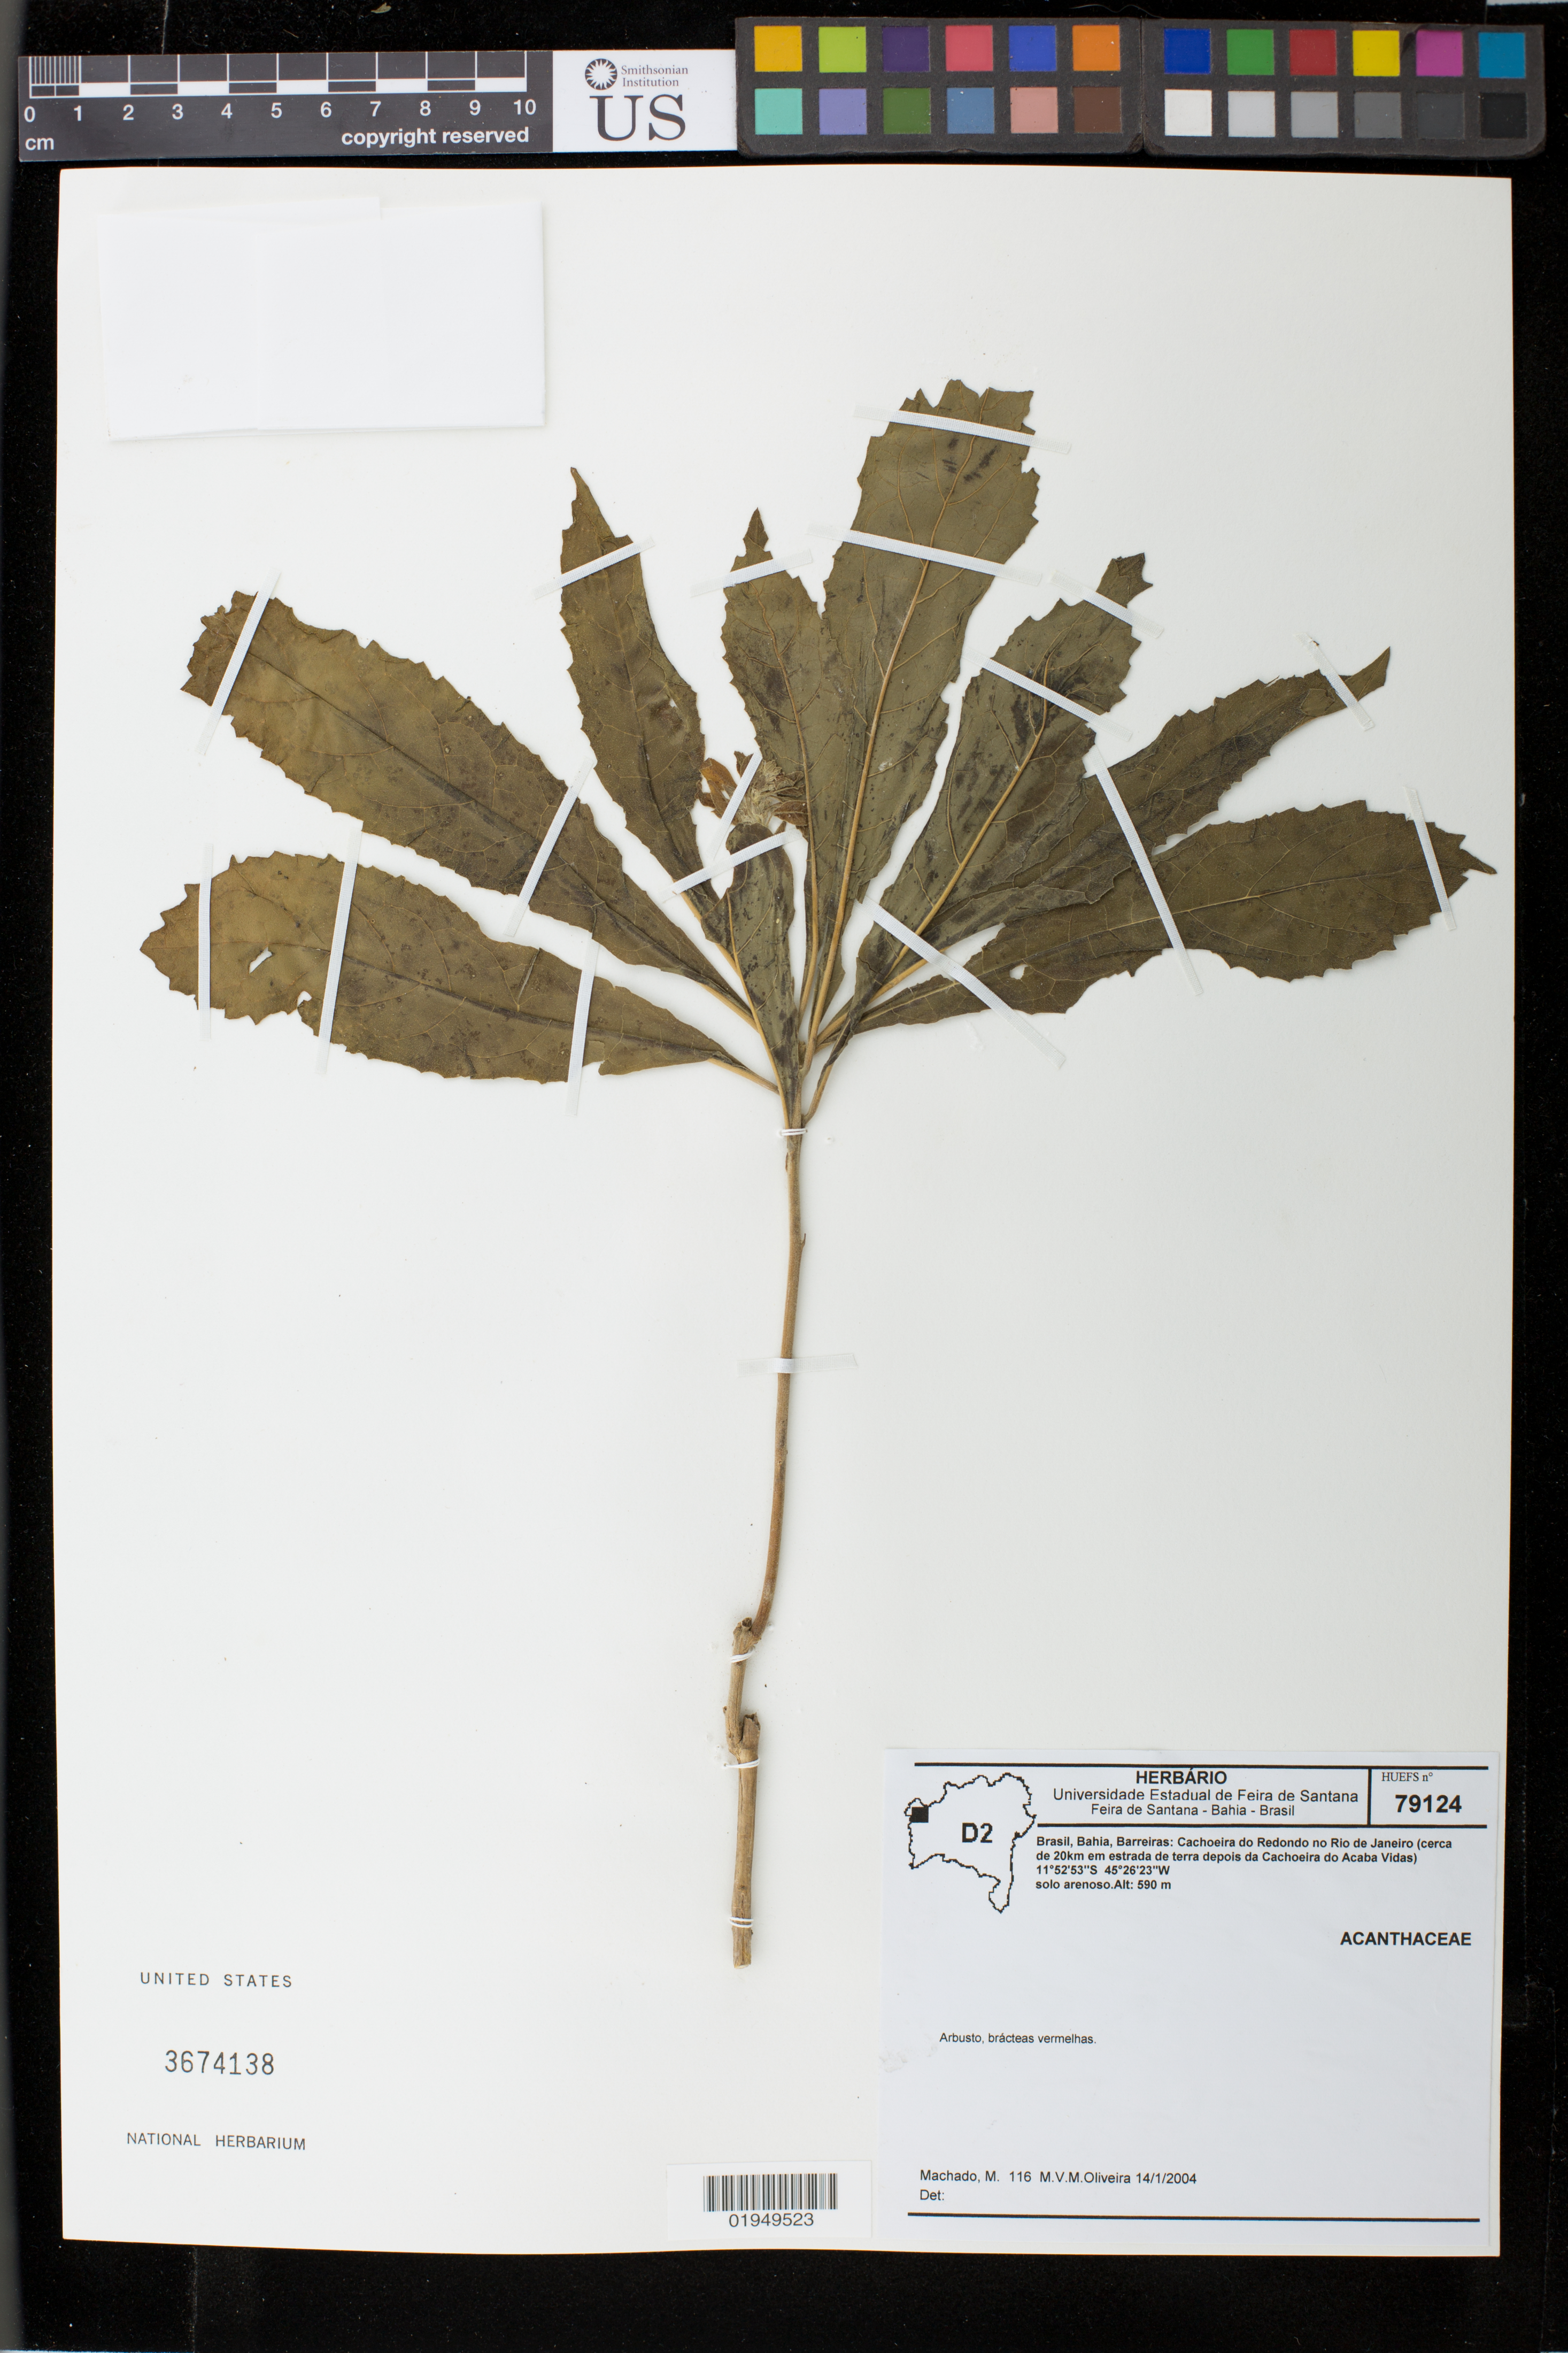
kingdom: Plantae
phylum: Tracheophyta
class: Magnoliopsida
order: Lamiales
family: Acanthaceae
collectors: M. Machado & M. Oliveira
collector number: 116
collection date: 2004-01-14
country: Brazil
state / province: Bahia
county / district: Barreiras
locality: Cachoeira do Redondo no Rio de Janeiro (cerca de 20 km em estrada de terra depois da Cachoeira do Acaba Vidas)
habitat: Solo arenoso.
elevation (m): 590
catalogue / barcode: US 3674138